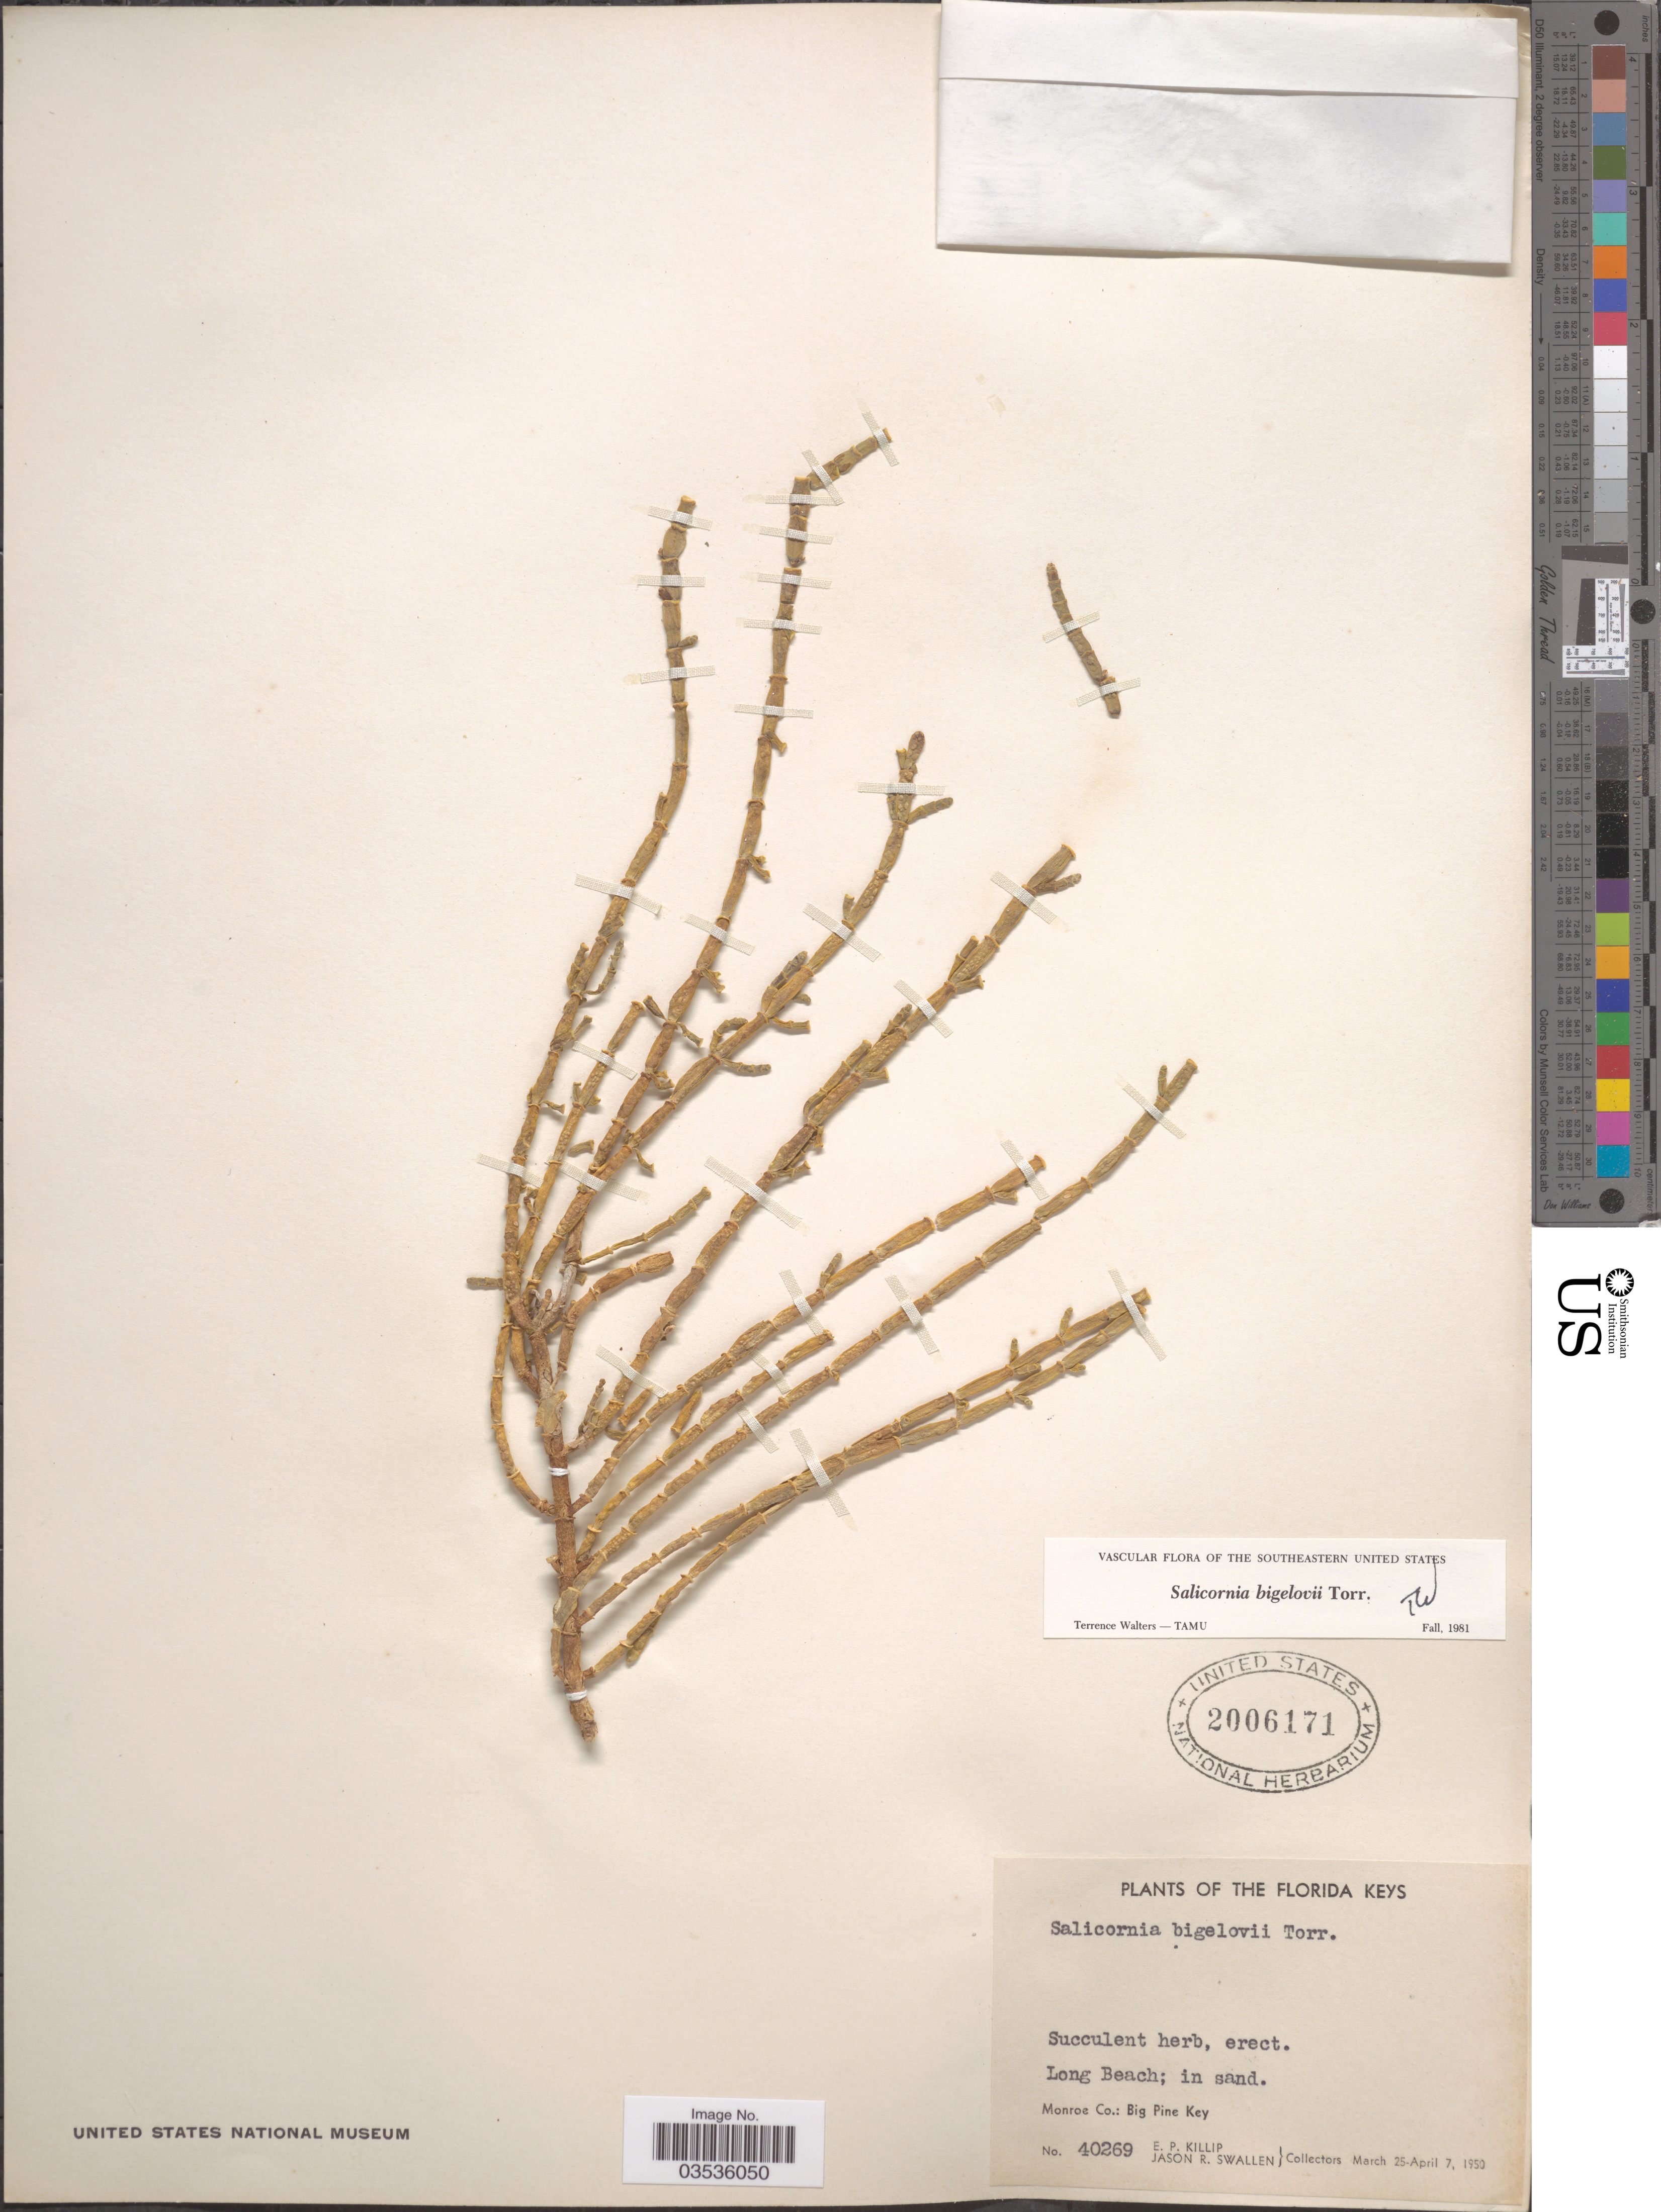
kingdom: Plantae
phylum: Tracheophyta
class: Magnoliopsida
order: Caryophyllales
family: Amaranthaceae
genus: Salicornia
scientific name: Salicornia bigelovii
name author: Torr.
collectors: E. P. Killip & J. R. Swallen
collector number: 40269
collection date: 1950-03-25/1950-04-07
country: United States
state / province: Florida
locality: The Florida Keys. Long Beach. Monroe Co.: Big Pine Key.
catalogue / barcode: US 2006171